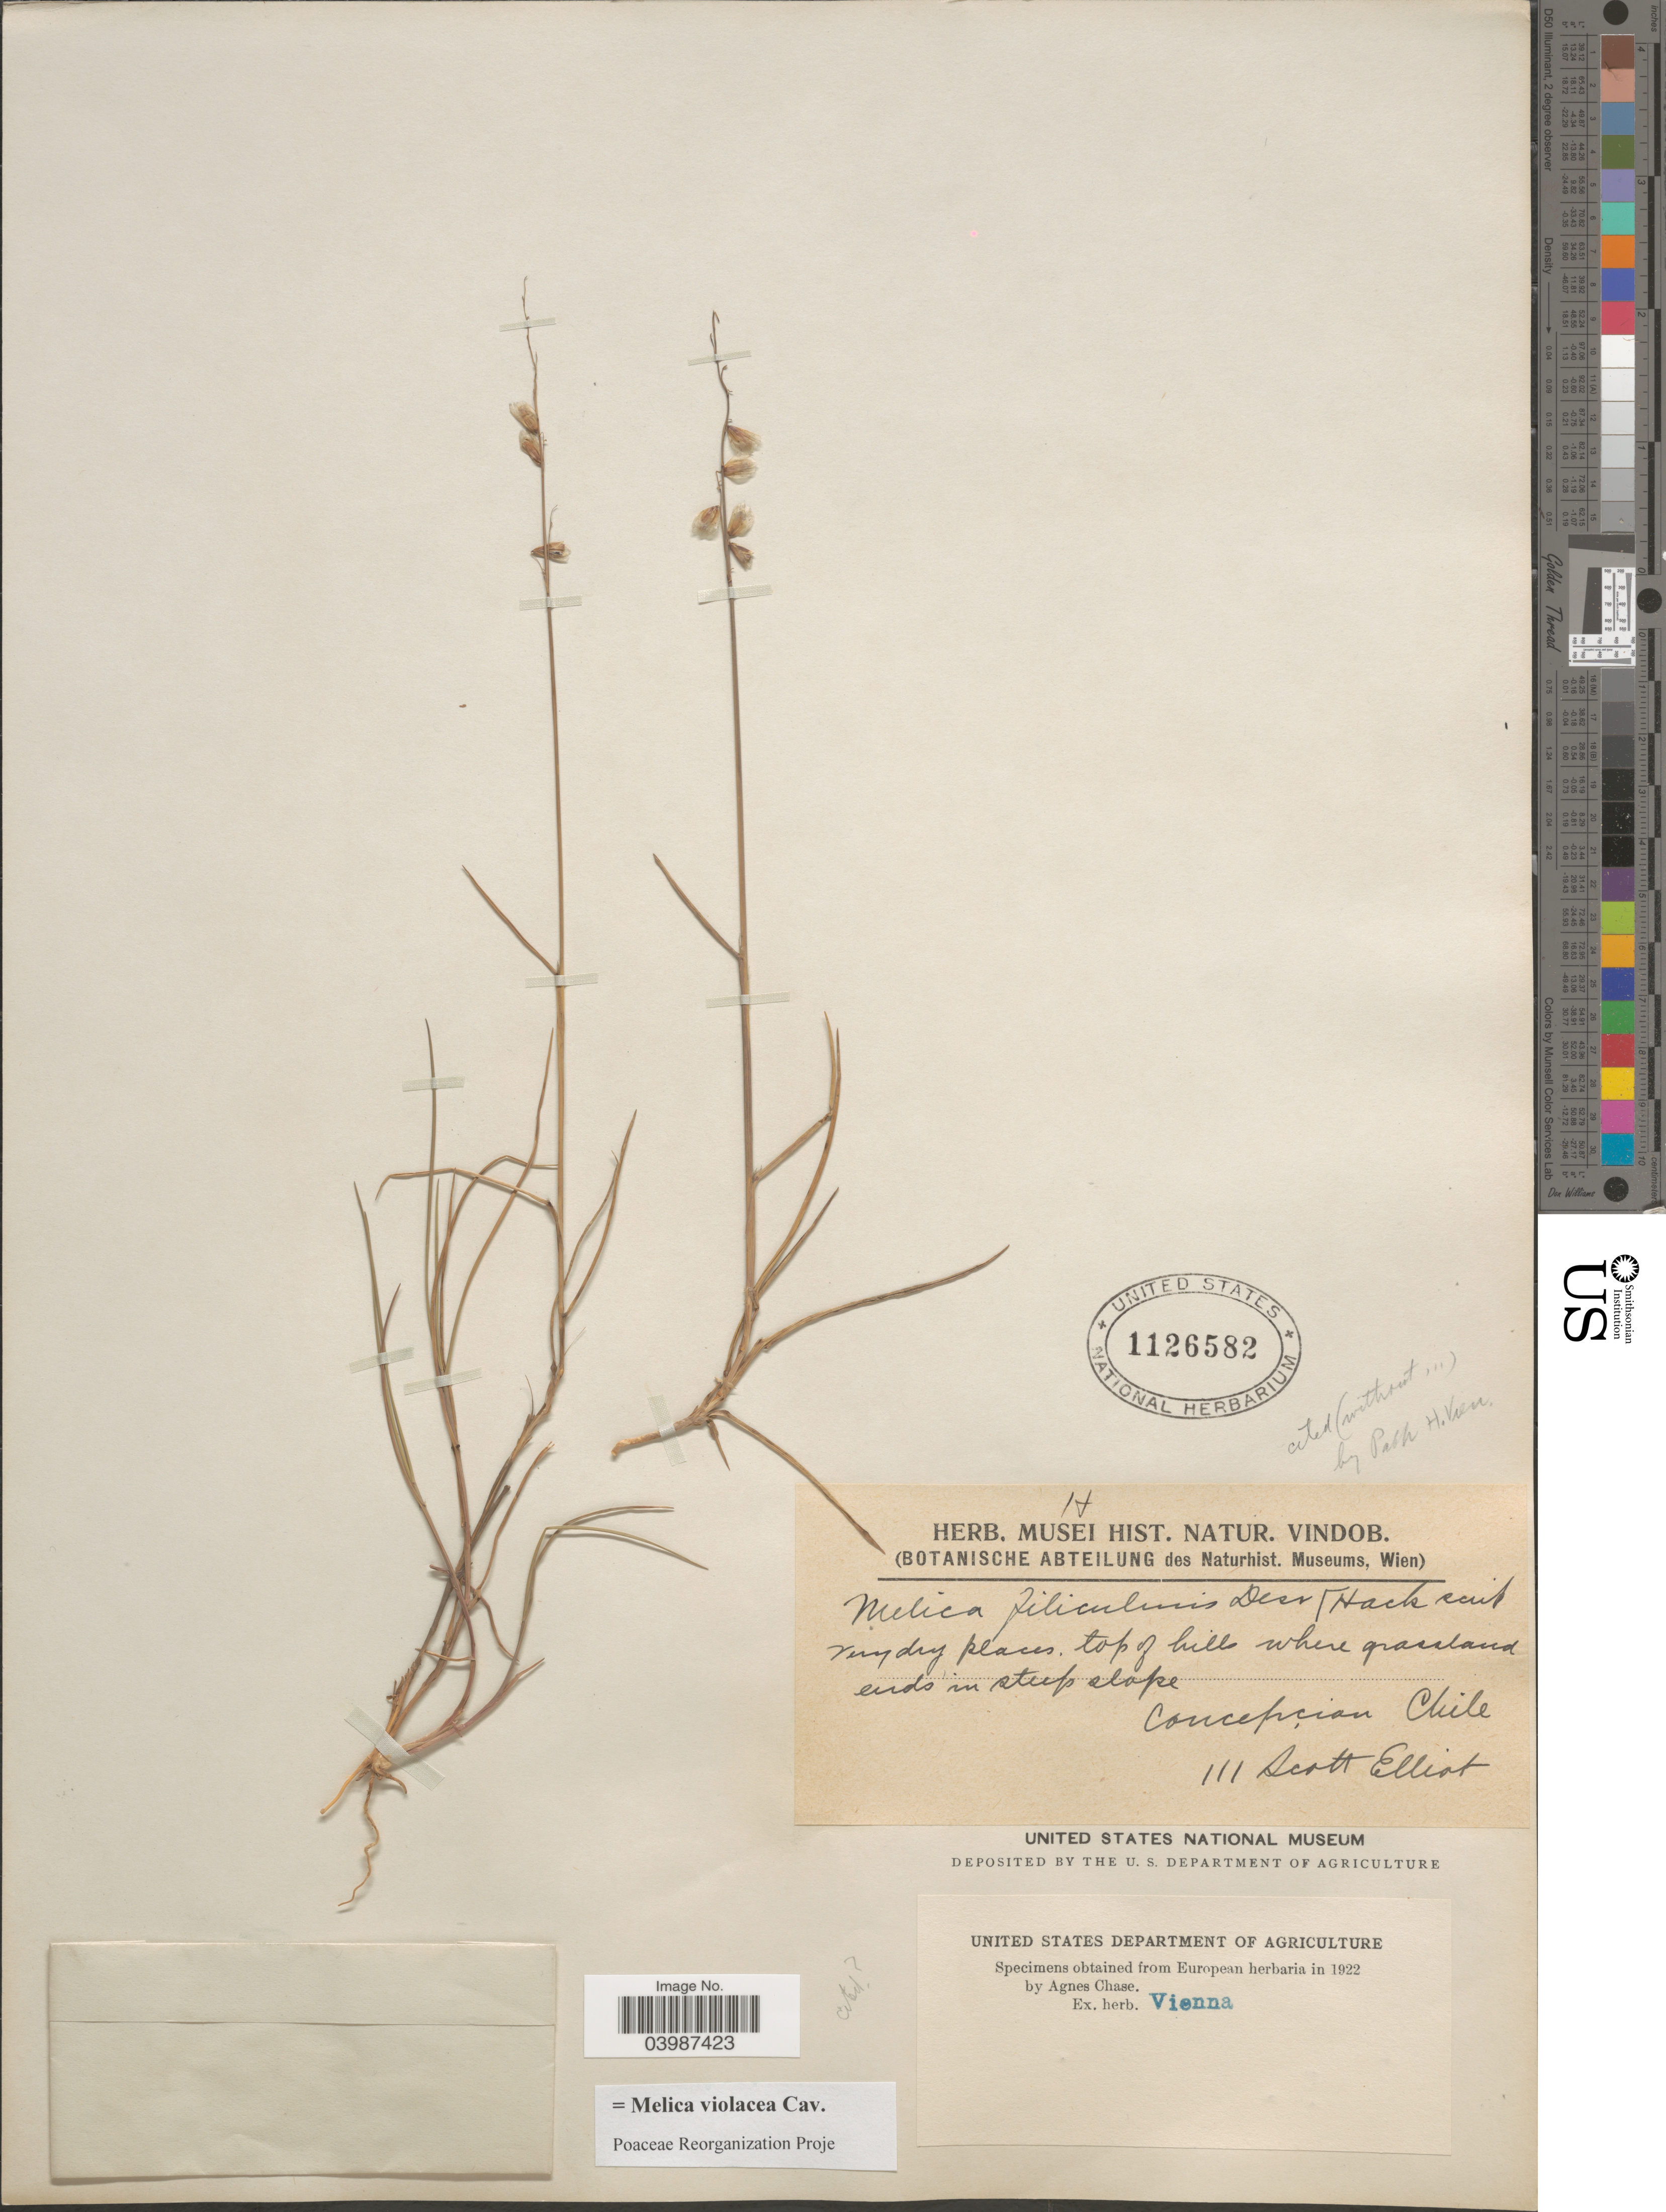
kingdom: Plantae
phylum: Tracheophyta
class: Liliopsida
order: Poales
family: Poaceae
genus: Melica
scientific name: Melica violacea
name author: Cav.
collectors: S. Elliot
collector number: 111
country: Chile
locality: Very dry places. Top of hill where grassland ends in steep slope. Concepcion.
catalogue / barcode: US 1126582